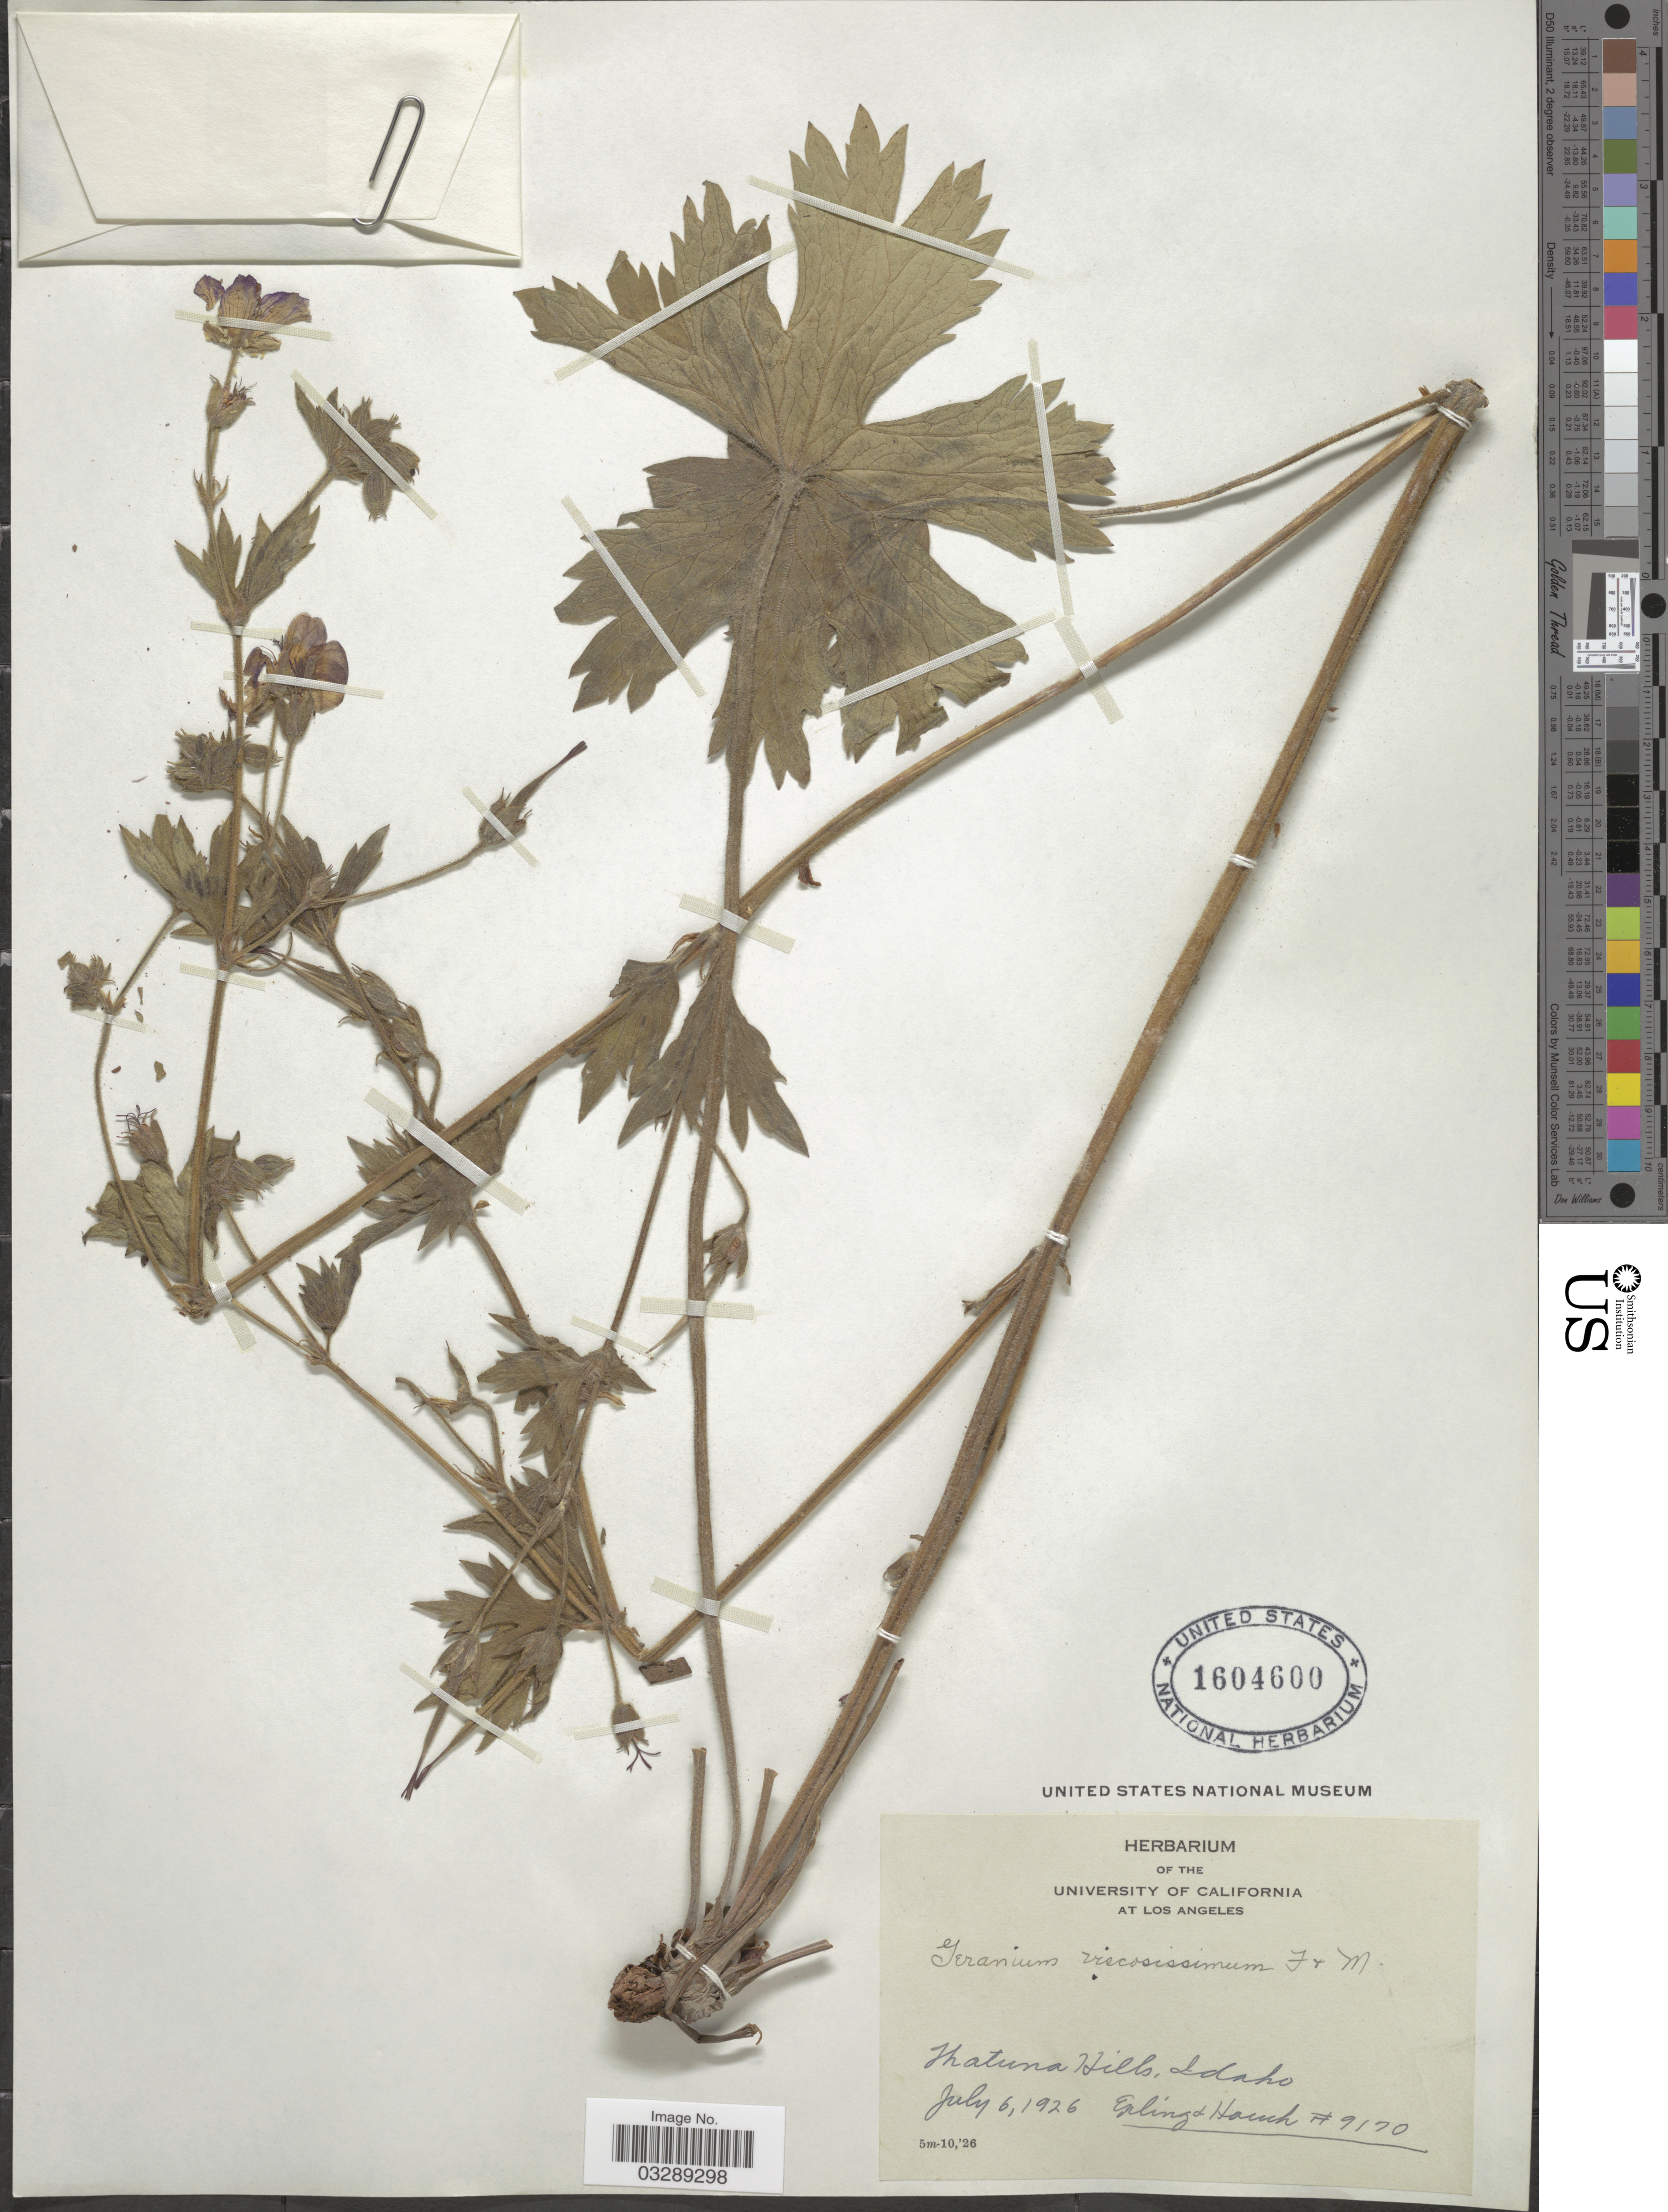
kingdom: Plantae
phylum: Tracheophyta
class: Magnoliopsida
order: Geraniales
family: Geraniaceae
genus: Geranium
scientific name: Geranium viscosissimum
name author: Fisch. & C.A. Mey.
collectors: -- Epling & -. Hauch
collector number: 9170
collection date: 1926-07-06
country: United States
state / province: Idaho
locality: Hatuna Hills.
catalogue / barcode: US 1604600